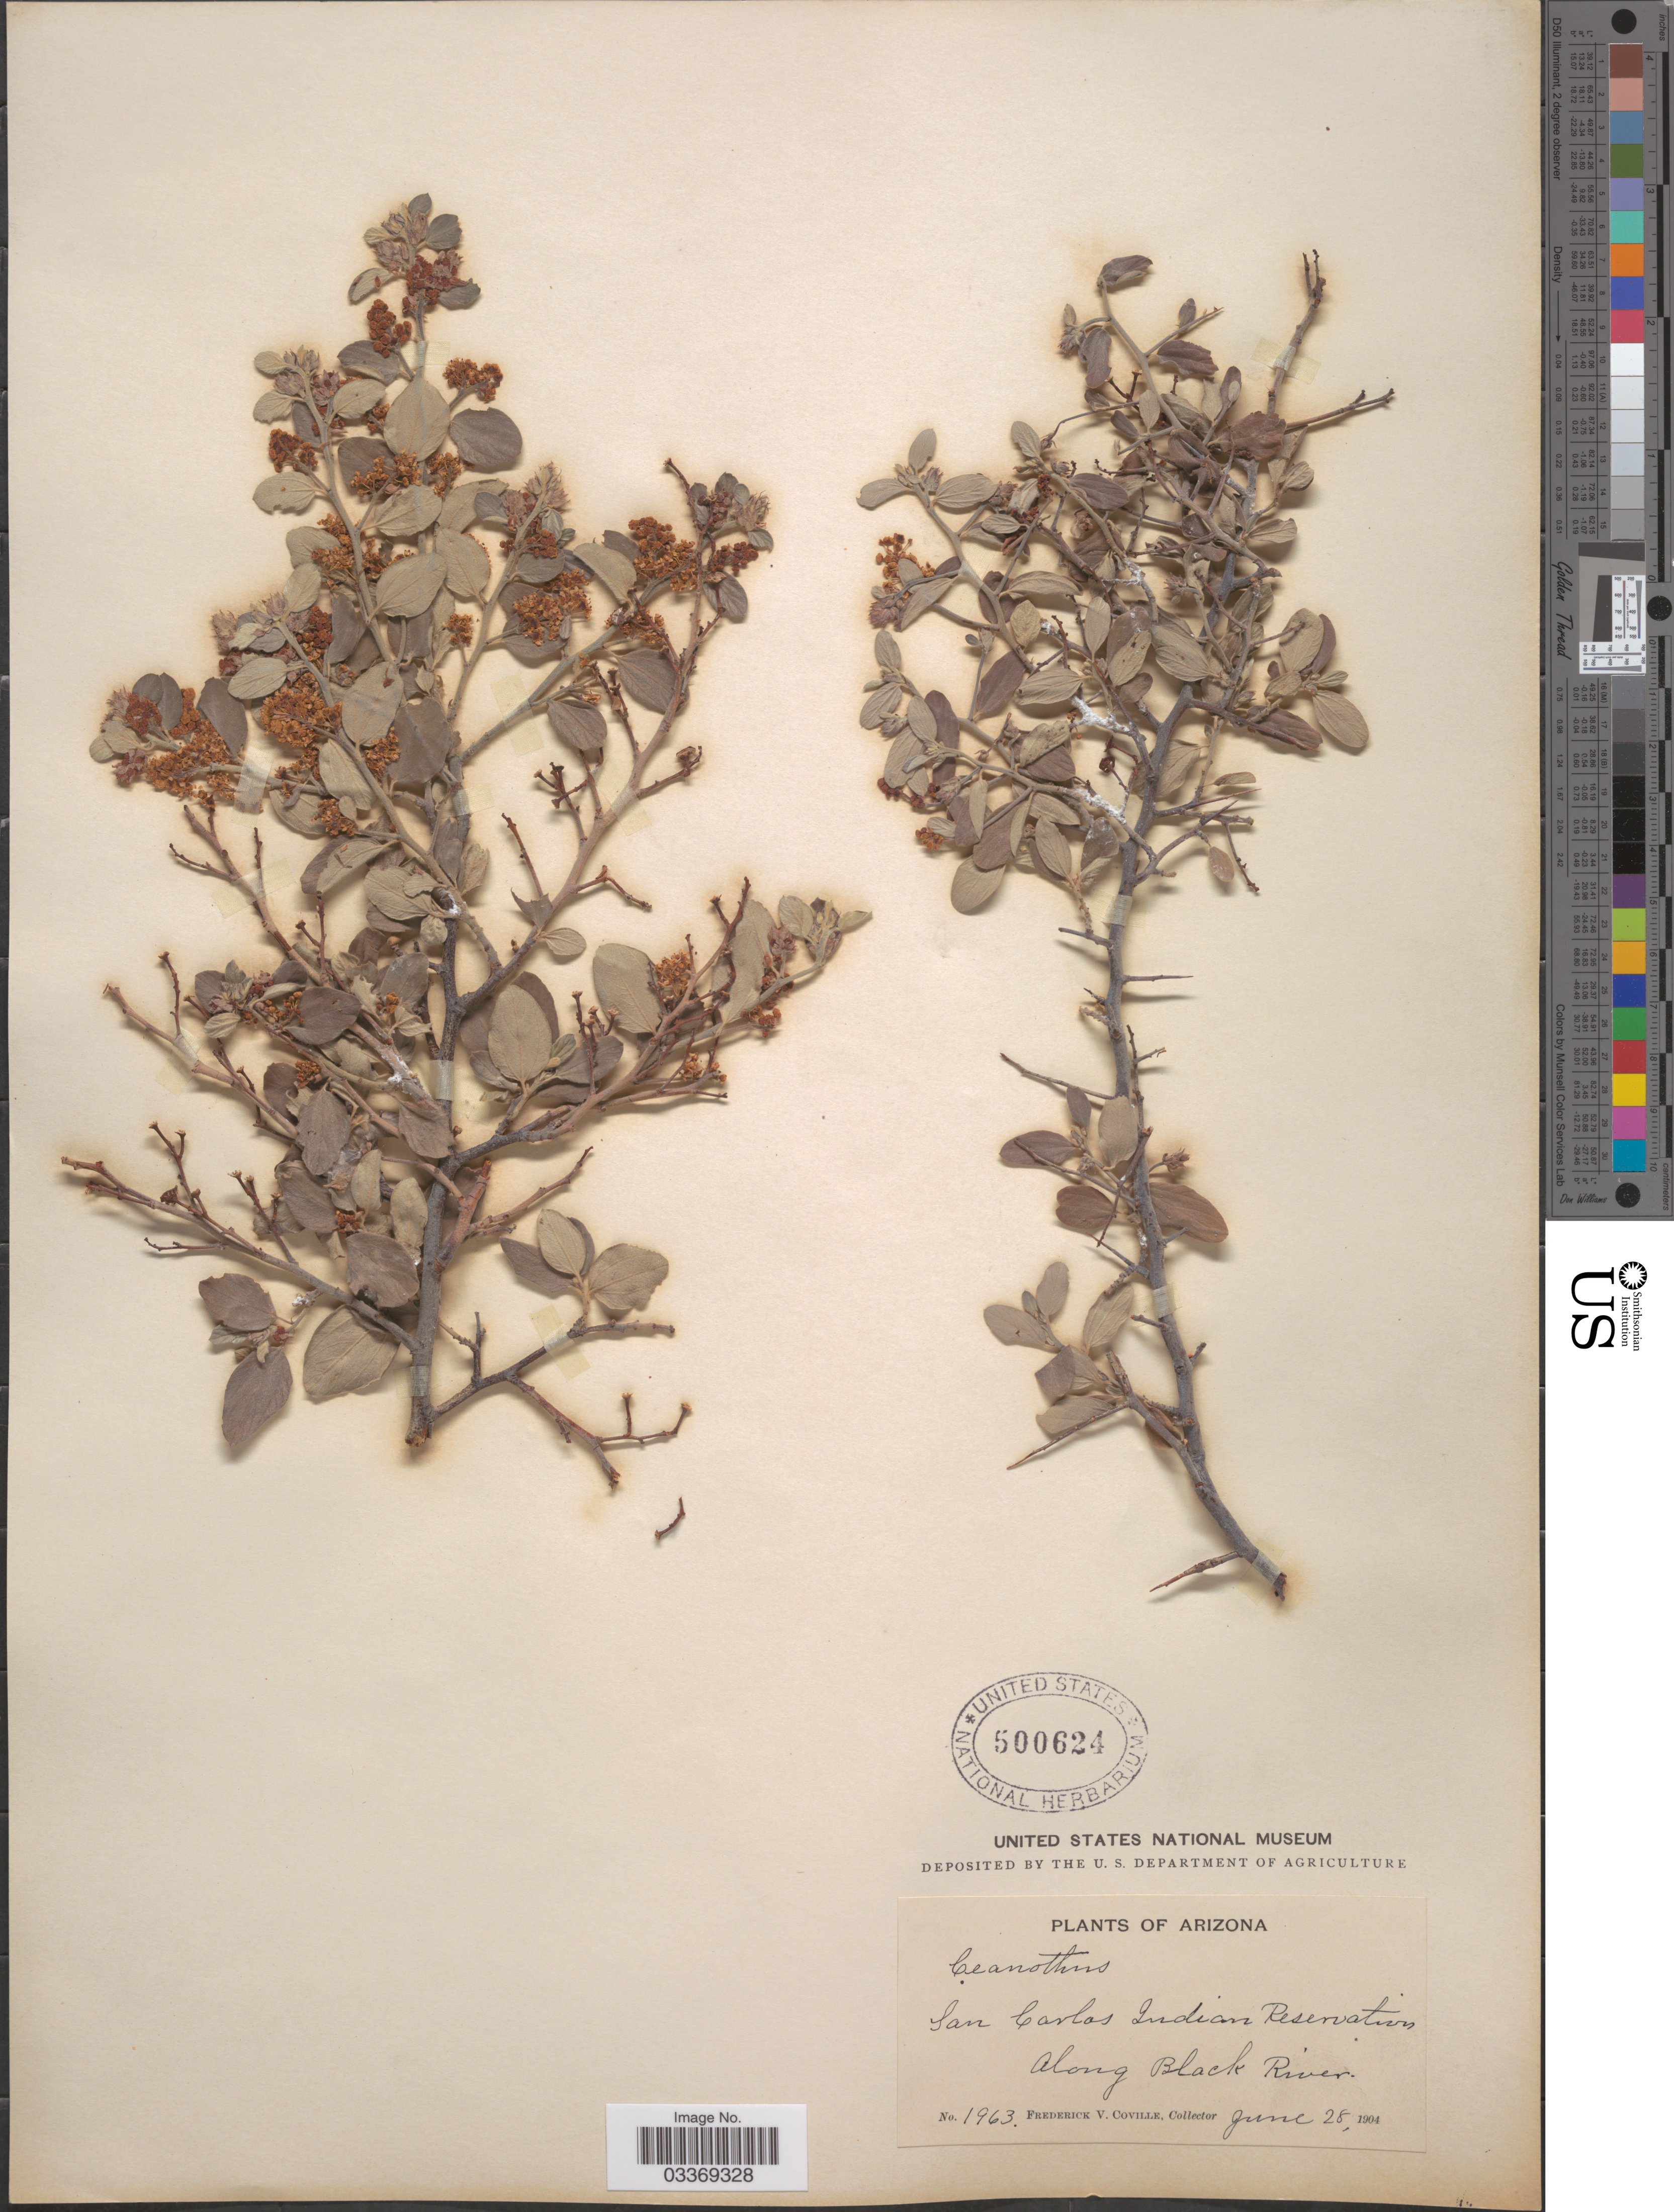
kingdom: Plantae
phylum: Tracheophyta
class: Magnoliopsida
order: Rosales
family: Rhamnaceae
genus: Ceanothus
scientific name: Ceanothus fendleri var. venosus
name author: (A. Gray) Trel.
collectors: F. V. Coville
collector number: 1963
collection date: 1904-06-28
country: United States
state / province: Arizona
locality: San Carlos Indian Reservation. Along Black River.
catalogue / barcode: US 500624